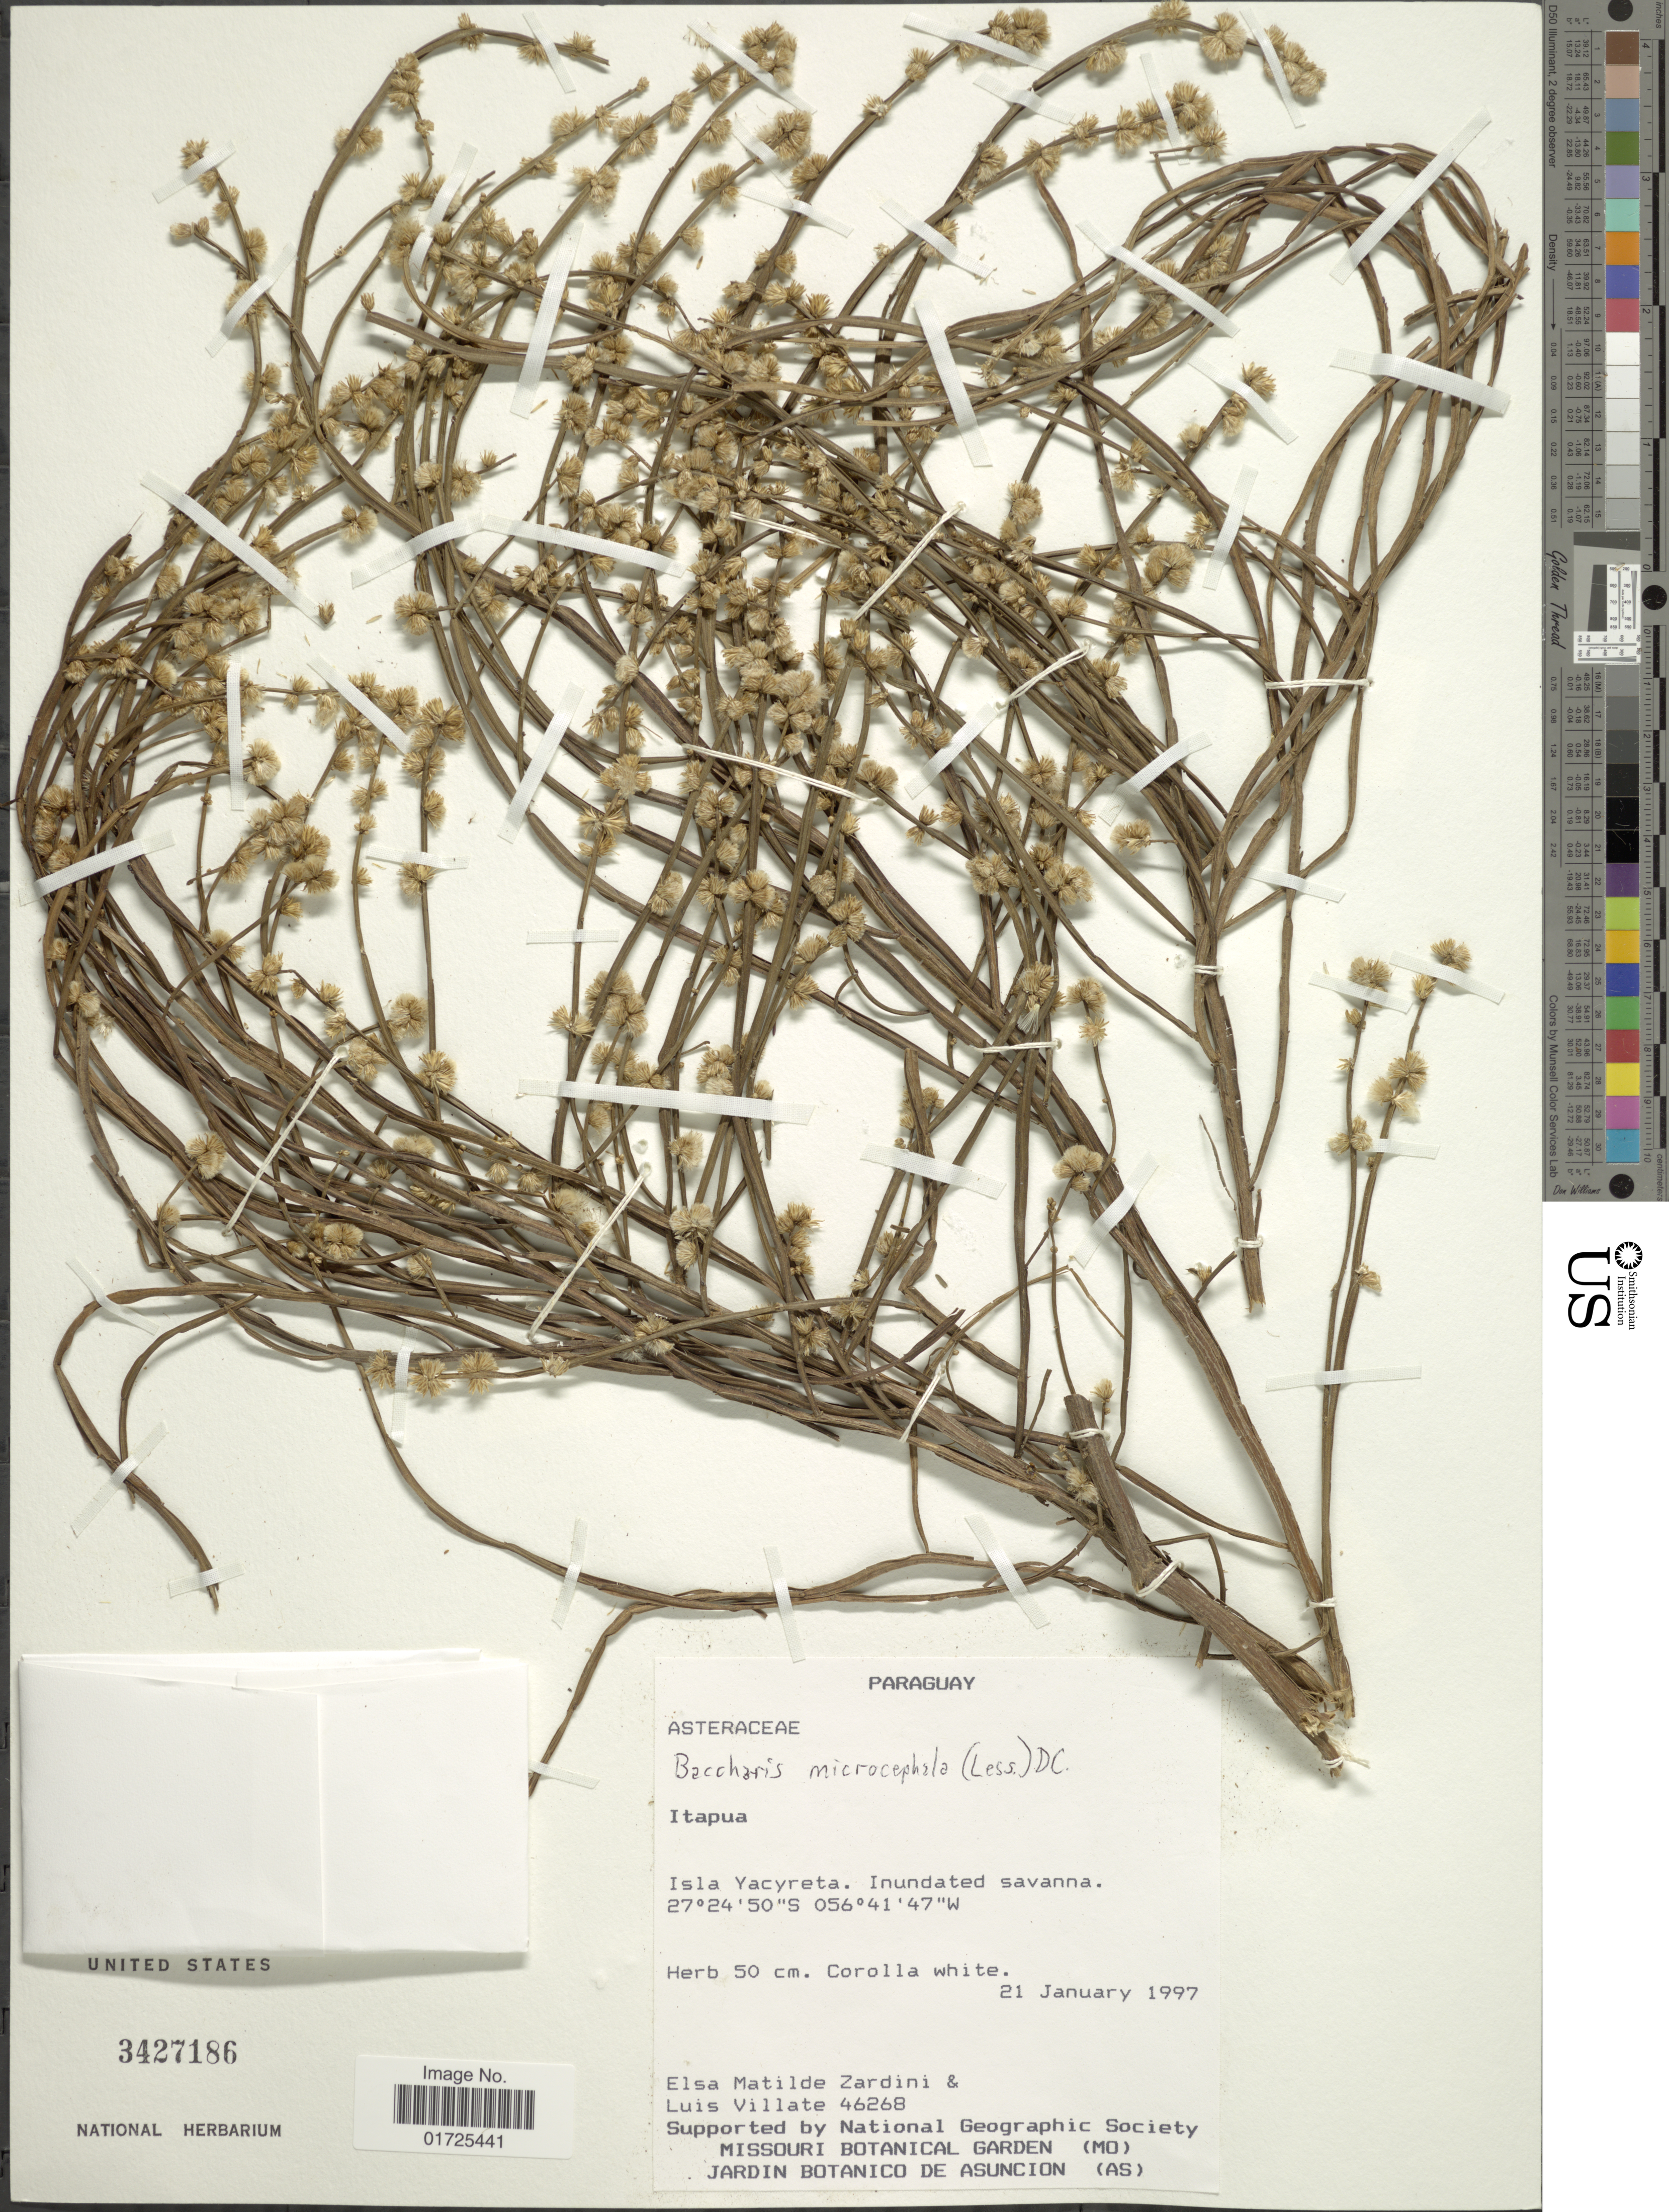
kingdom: Plantae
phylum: Tracheophyta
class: Magnoliopsida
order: Asterales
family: Asteraceae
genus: Baccharis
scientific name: Baccharis microcephala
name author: (Less.) DC.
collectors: E. M. Zardini & L. Villate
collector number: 46268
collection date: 1997-01-21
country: Paraguay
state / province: Itapua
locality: Itapua. Isla Yacyreta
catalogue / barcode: US 3427186